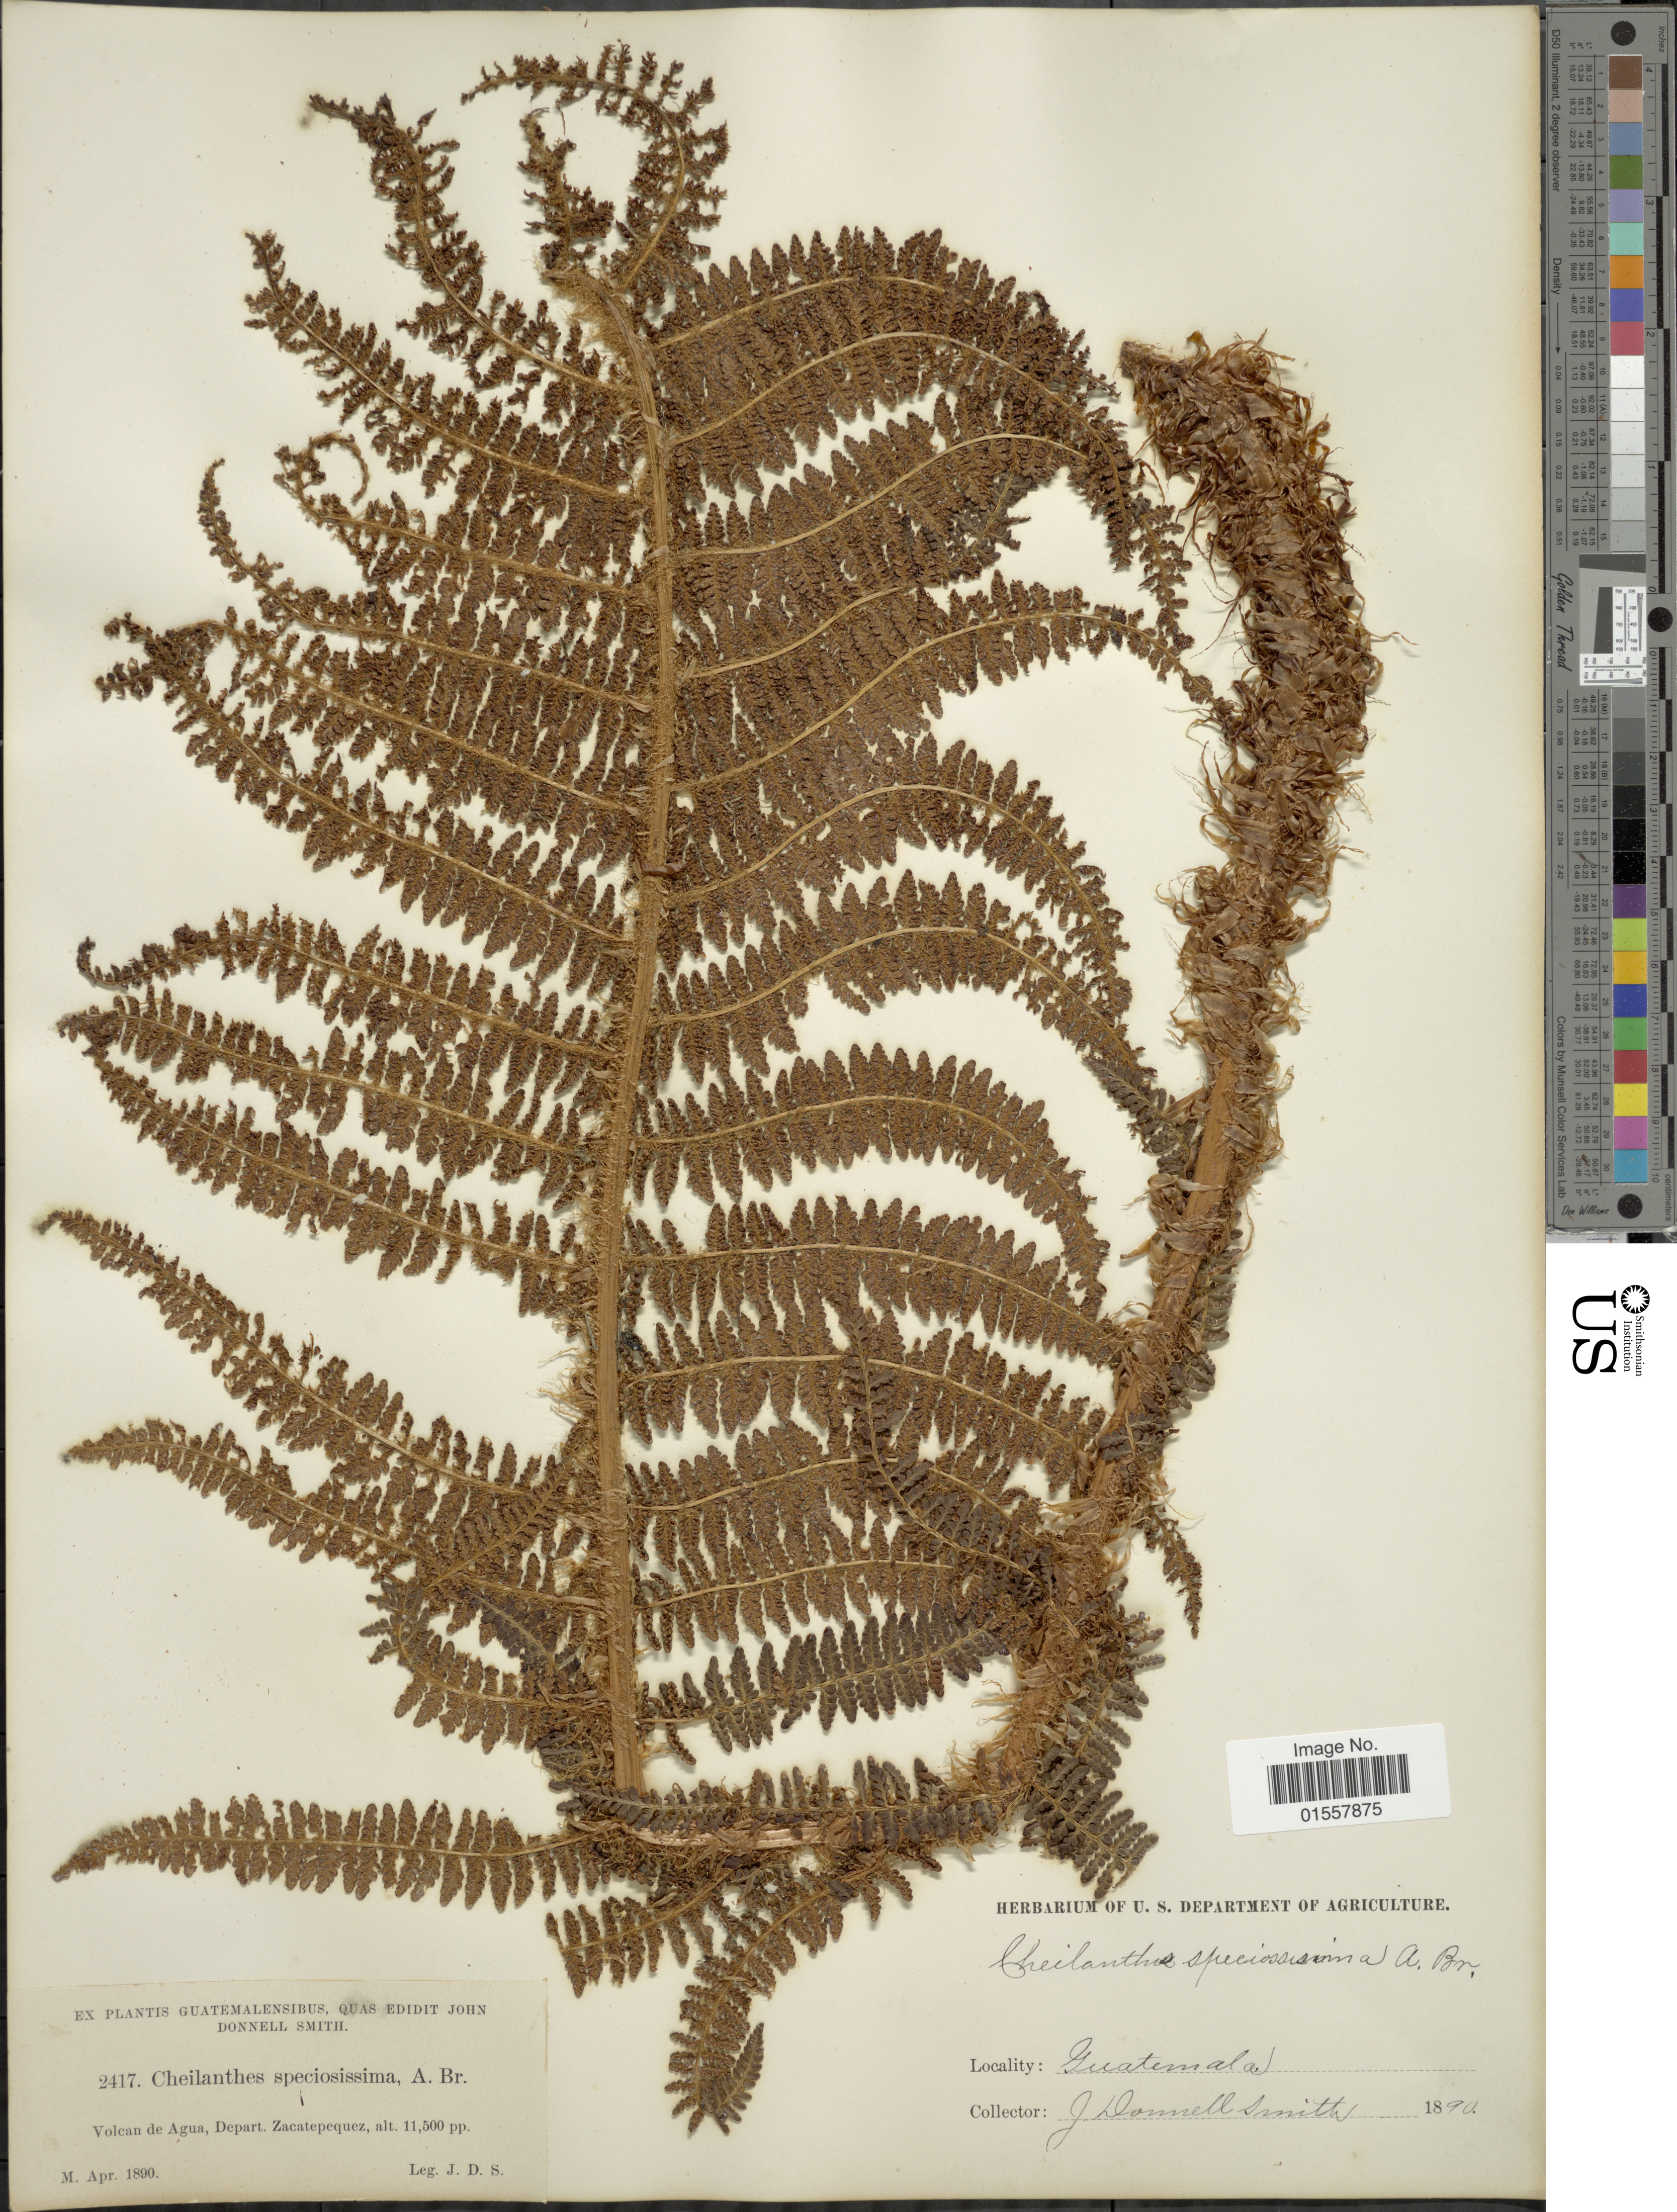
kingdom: Plantae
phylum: Tracheophyta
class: Polypodiopsida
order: Polypodiales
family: Dryopteridaceae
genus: Polystichum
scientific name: Polystichum speciosissimum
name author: (A. Braun ex Kunze) Copel.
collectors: J. Donnell Smith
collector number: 2417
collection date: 1890-04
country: Guatemala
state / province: Sacatepéquez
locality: Guatemalensibus, Volcan de Agua, Depart. zacatepequez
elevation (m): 3505